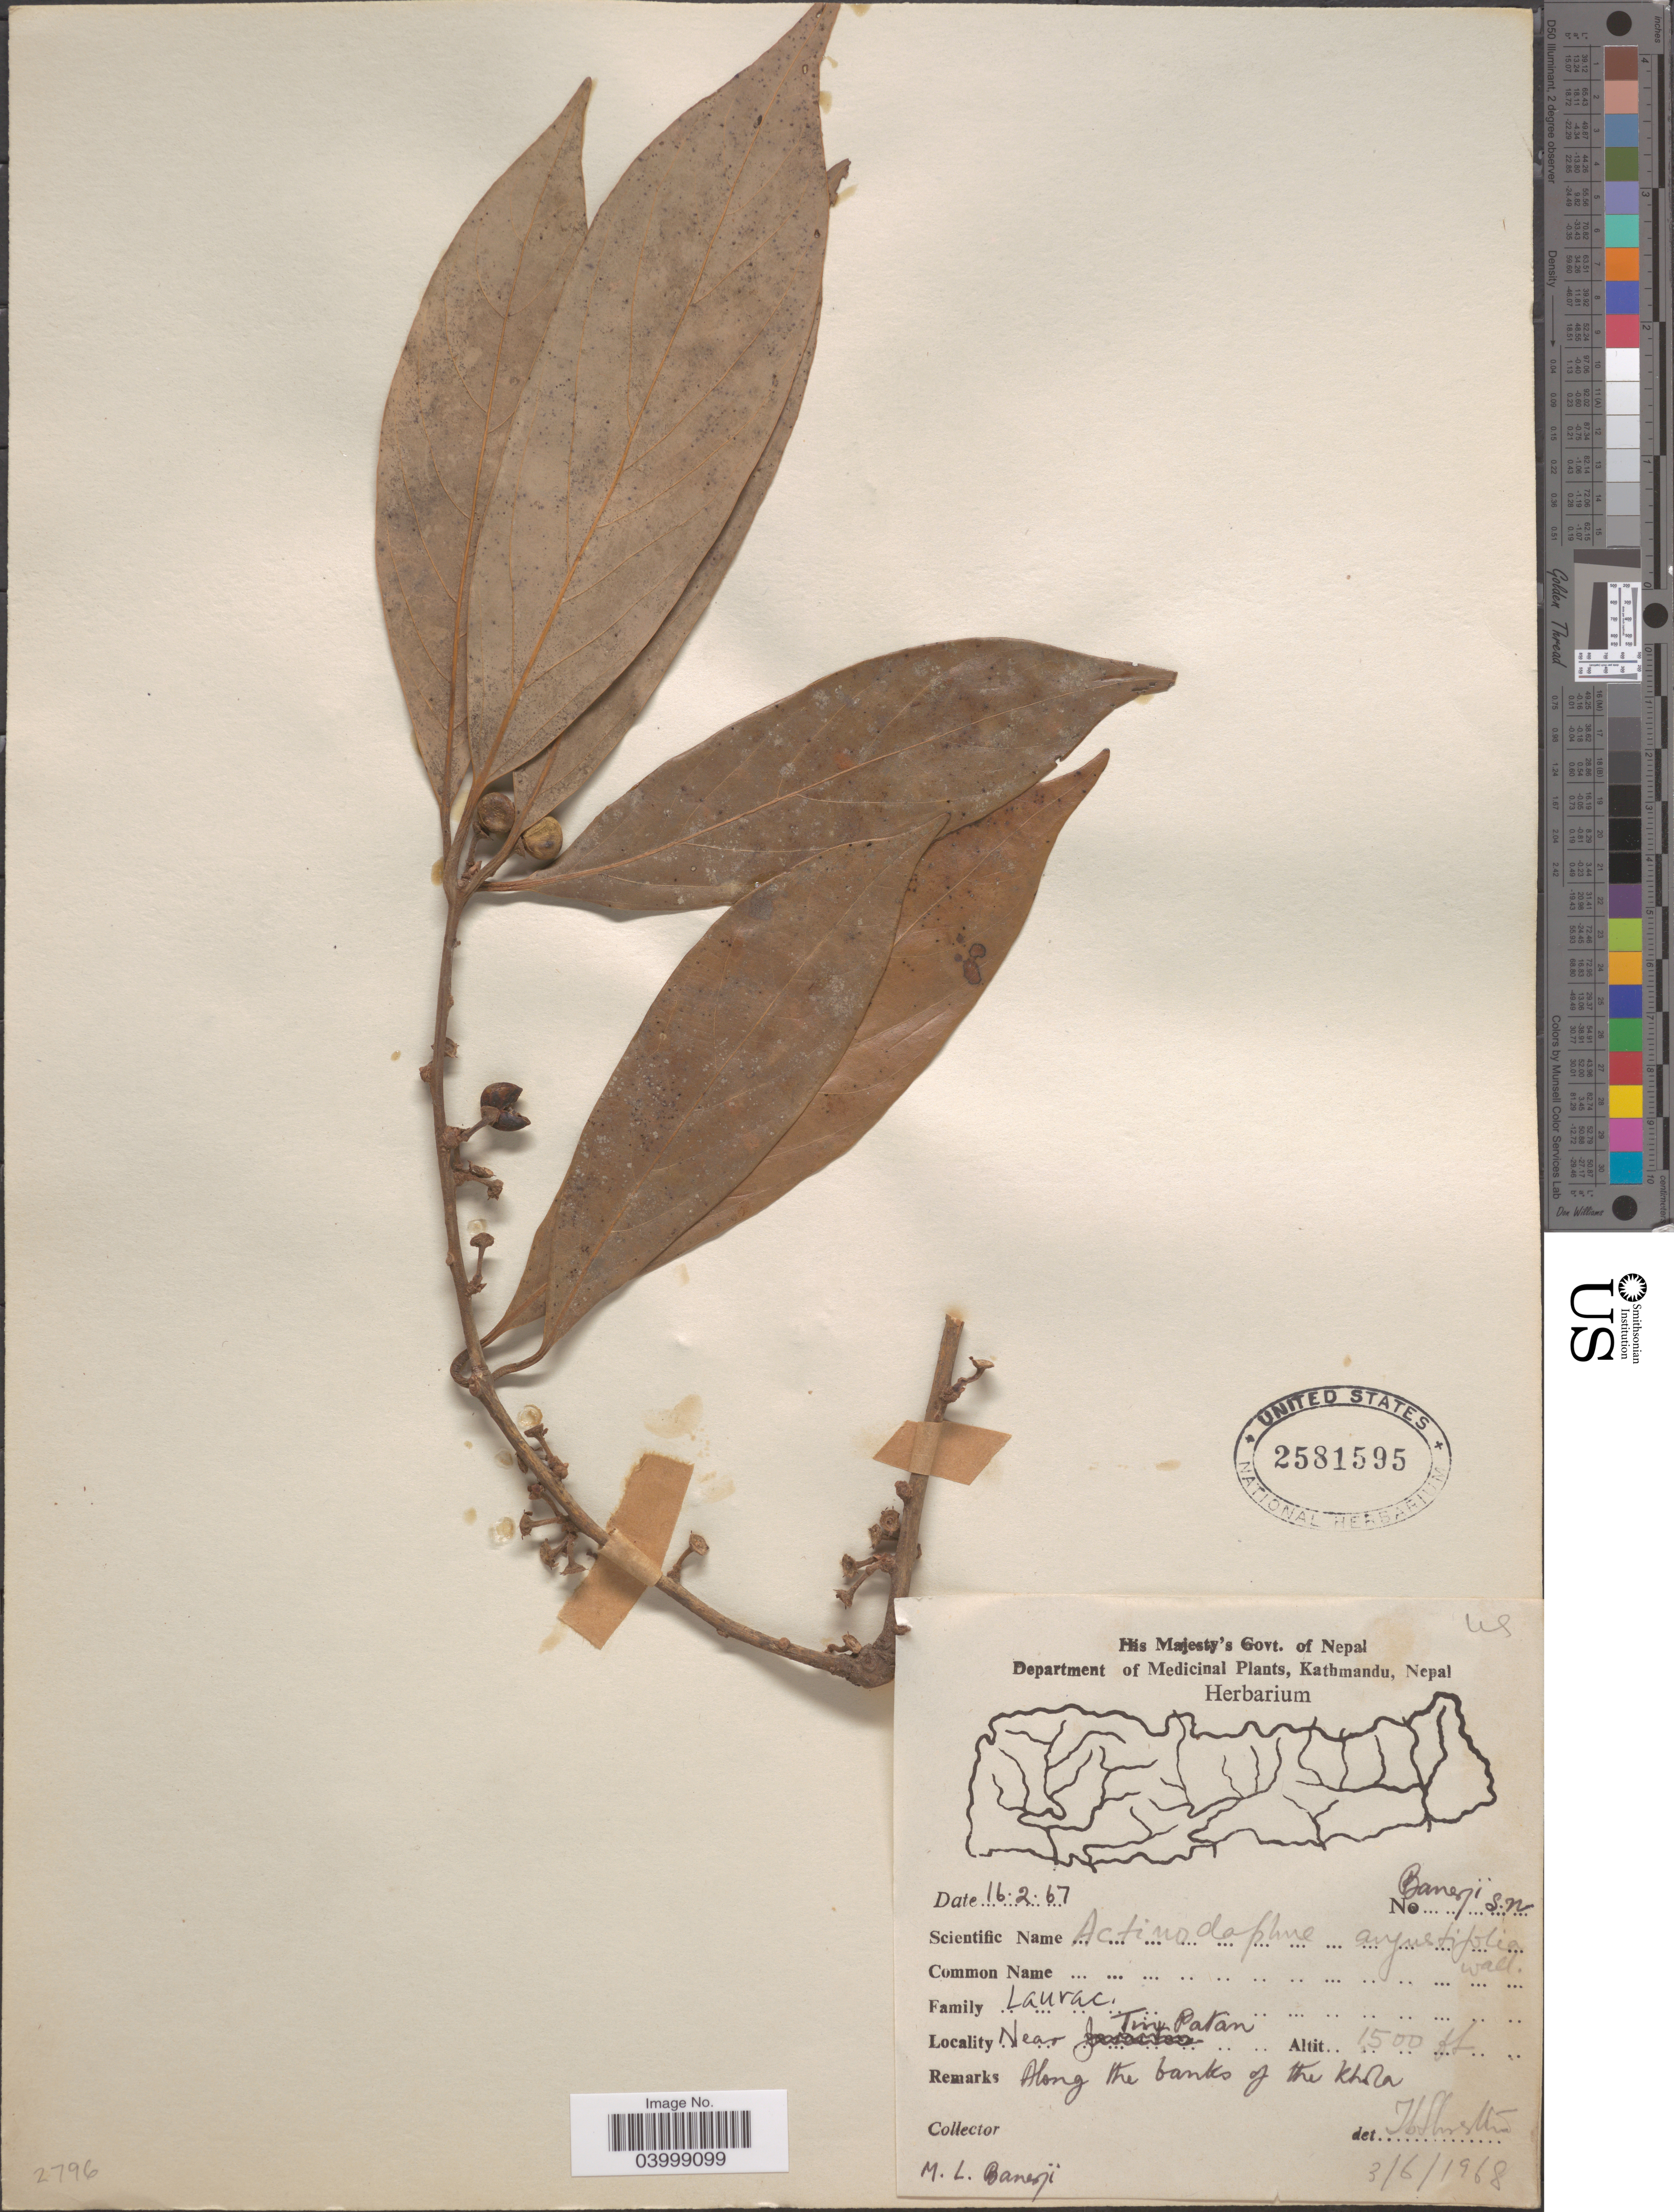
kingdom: Plantae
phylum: Tracheophyta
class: Magnoliopsida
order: Laurales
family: Lauraceae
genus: Actinodaphne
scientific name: Actinodaphne angustifolia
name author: Nees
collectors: M. Banerji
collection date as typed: Transcribed d/m/y: 16/2/67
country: Nepal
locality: Near Tinj [interpreted] Patan. Along the banks of the Khola.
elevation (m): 457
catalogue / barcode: US 2581595